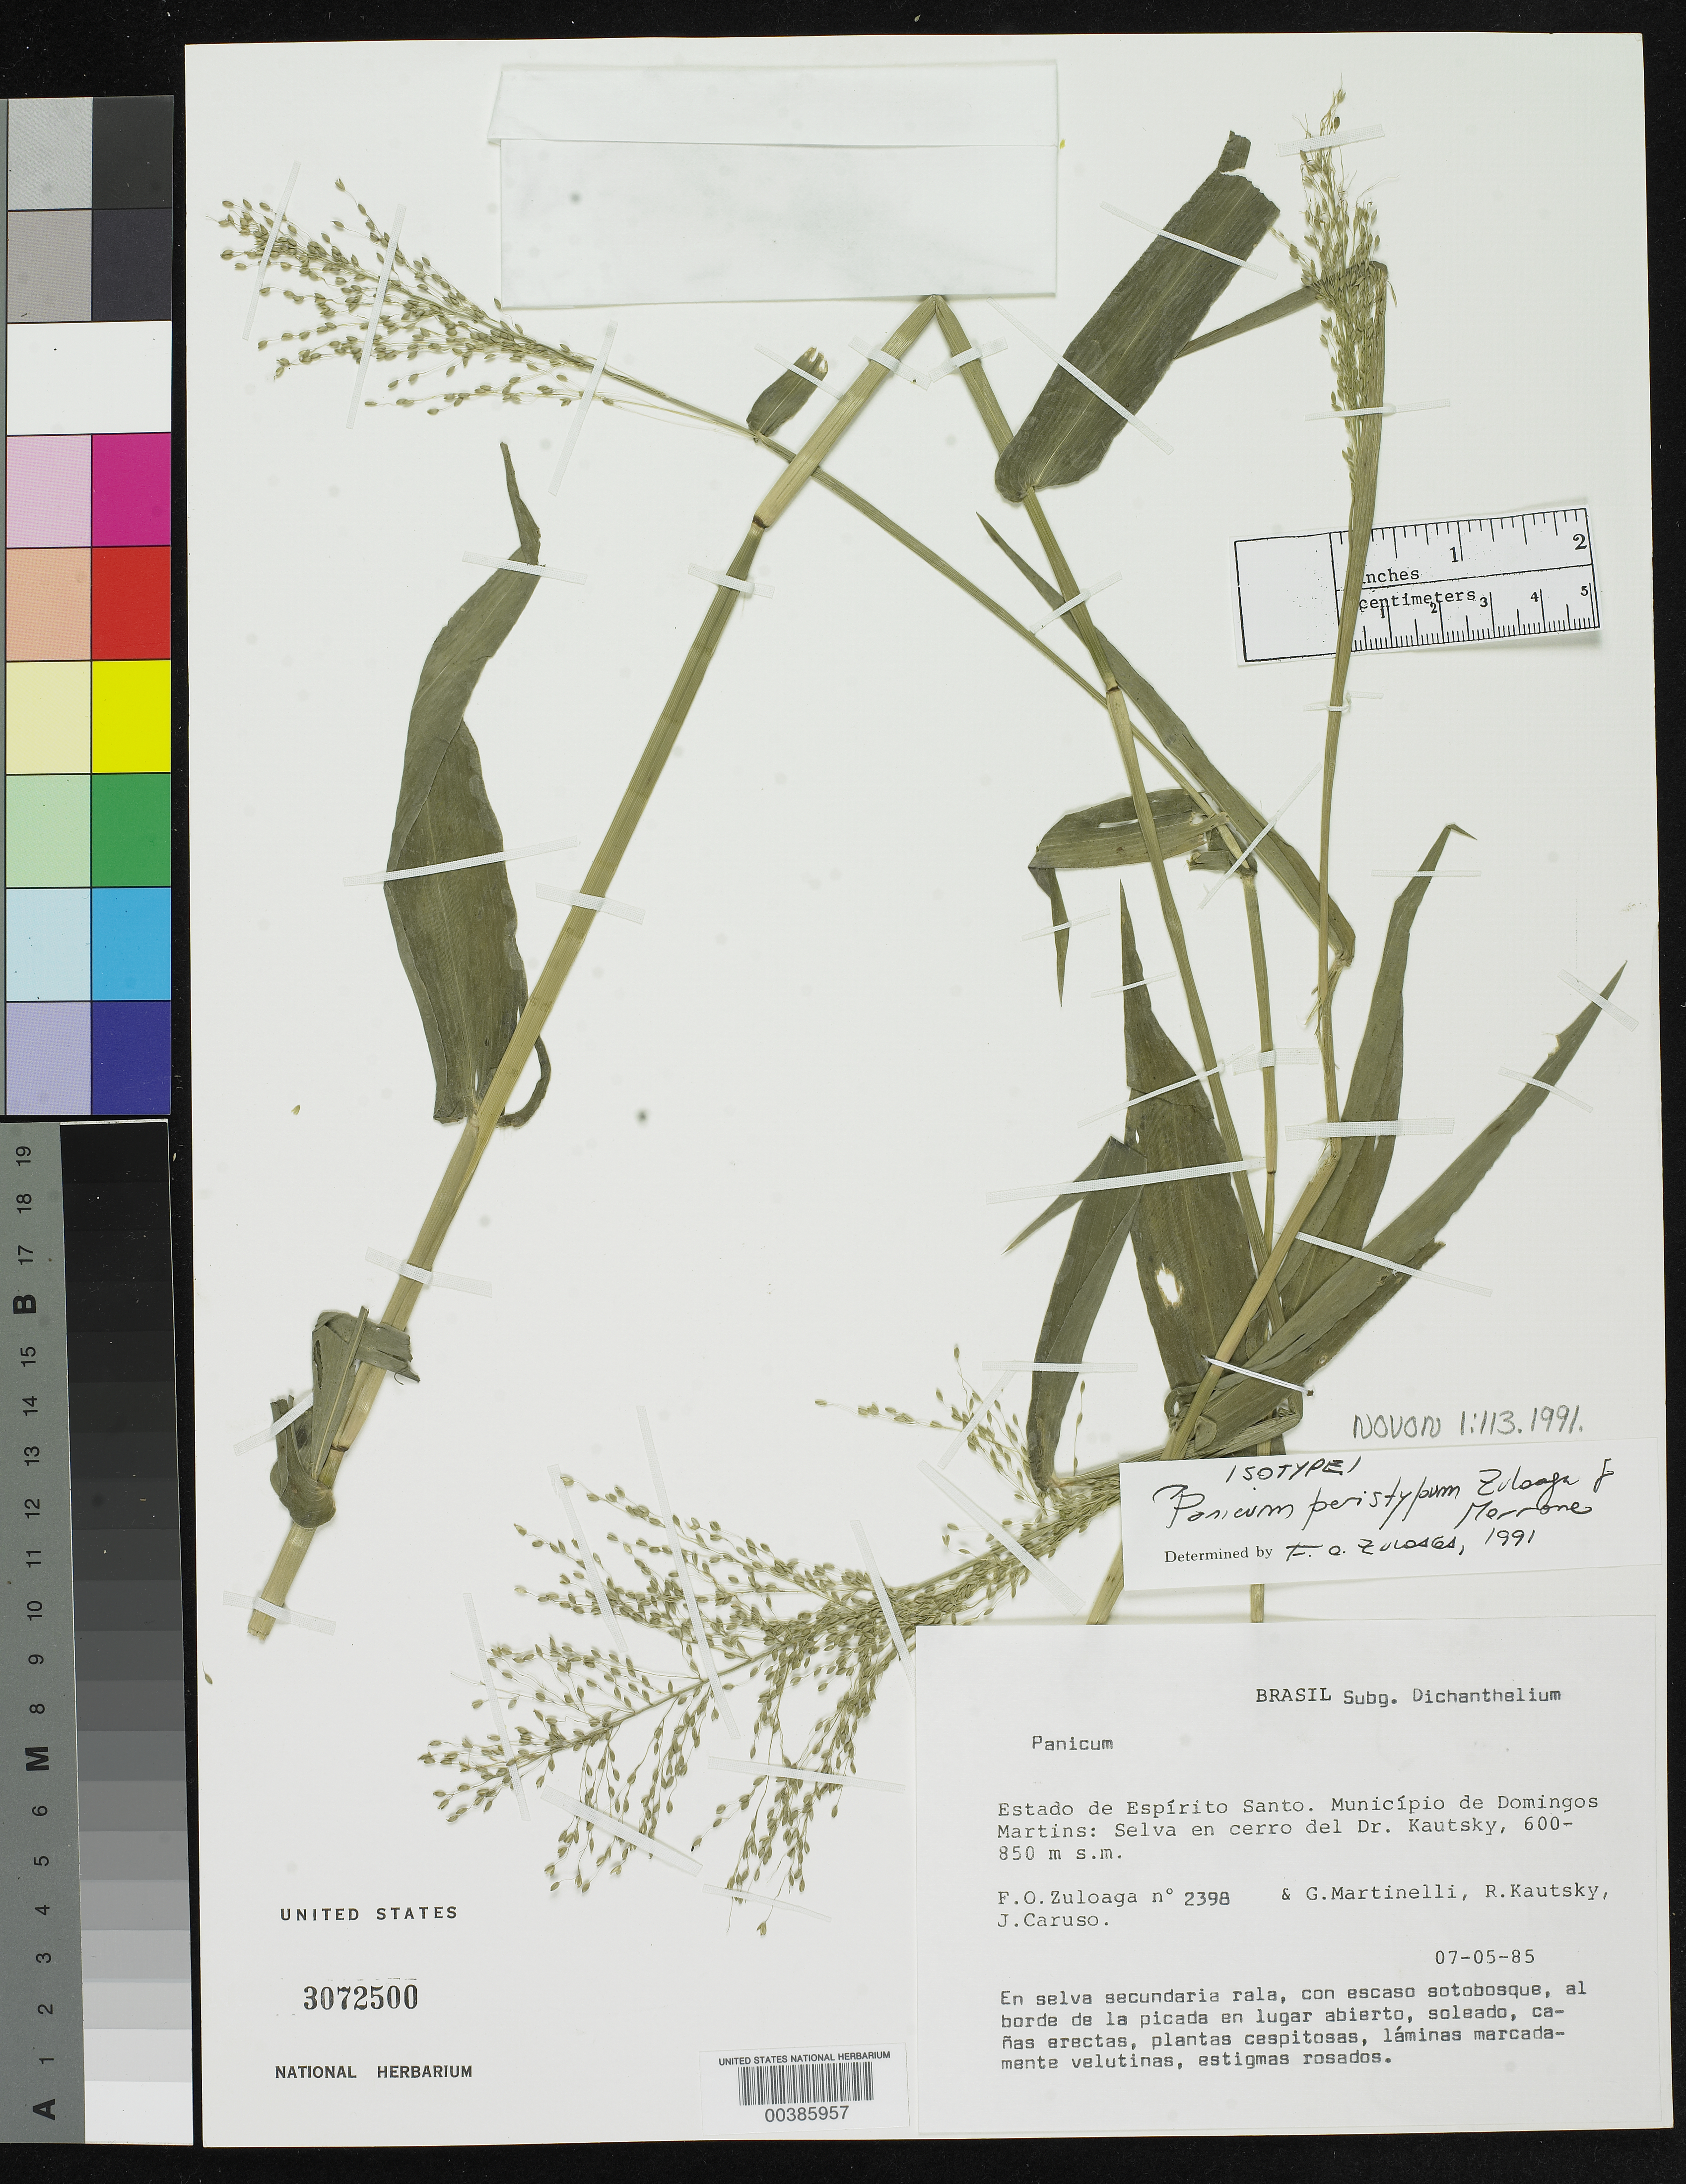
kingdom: Plantae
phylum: Tracheophyta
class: Liliopsida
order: Poales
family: Poaceae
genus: Panicum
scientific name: Panicum peristypum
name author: Zuloaga & Merrone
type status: Isotype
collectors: F. O. Zuloaga, G. Martinelli, R. Kautsky & J. Caruso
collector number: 2398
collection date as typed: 07 May 1985 or 05 Jul 1985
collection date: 1985-05-07 or 1985-07-05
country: Brazil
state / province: Espírito Santo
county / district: Domingos Martins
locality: Selva en Cerro del Dr. Kautsky.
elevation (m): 600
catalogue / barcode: US 3072500